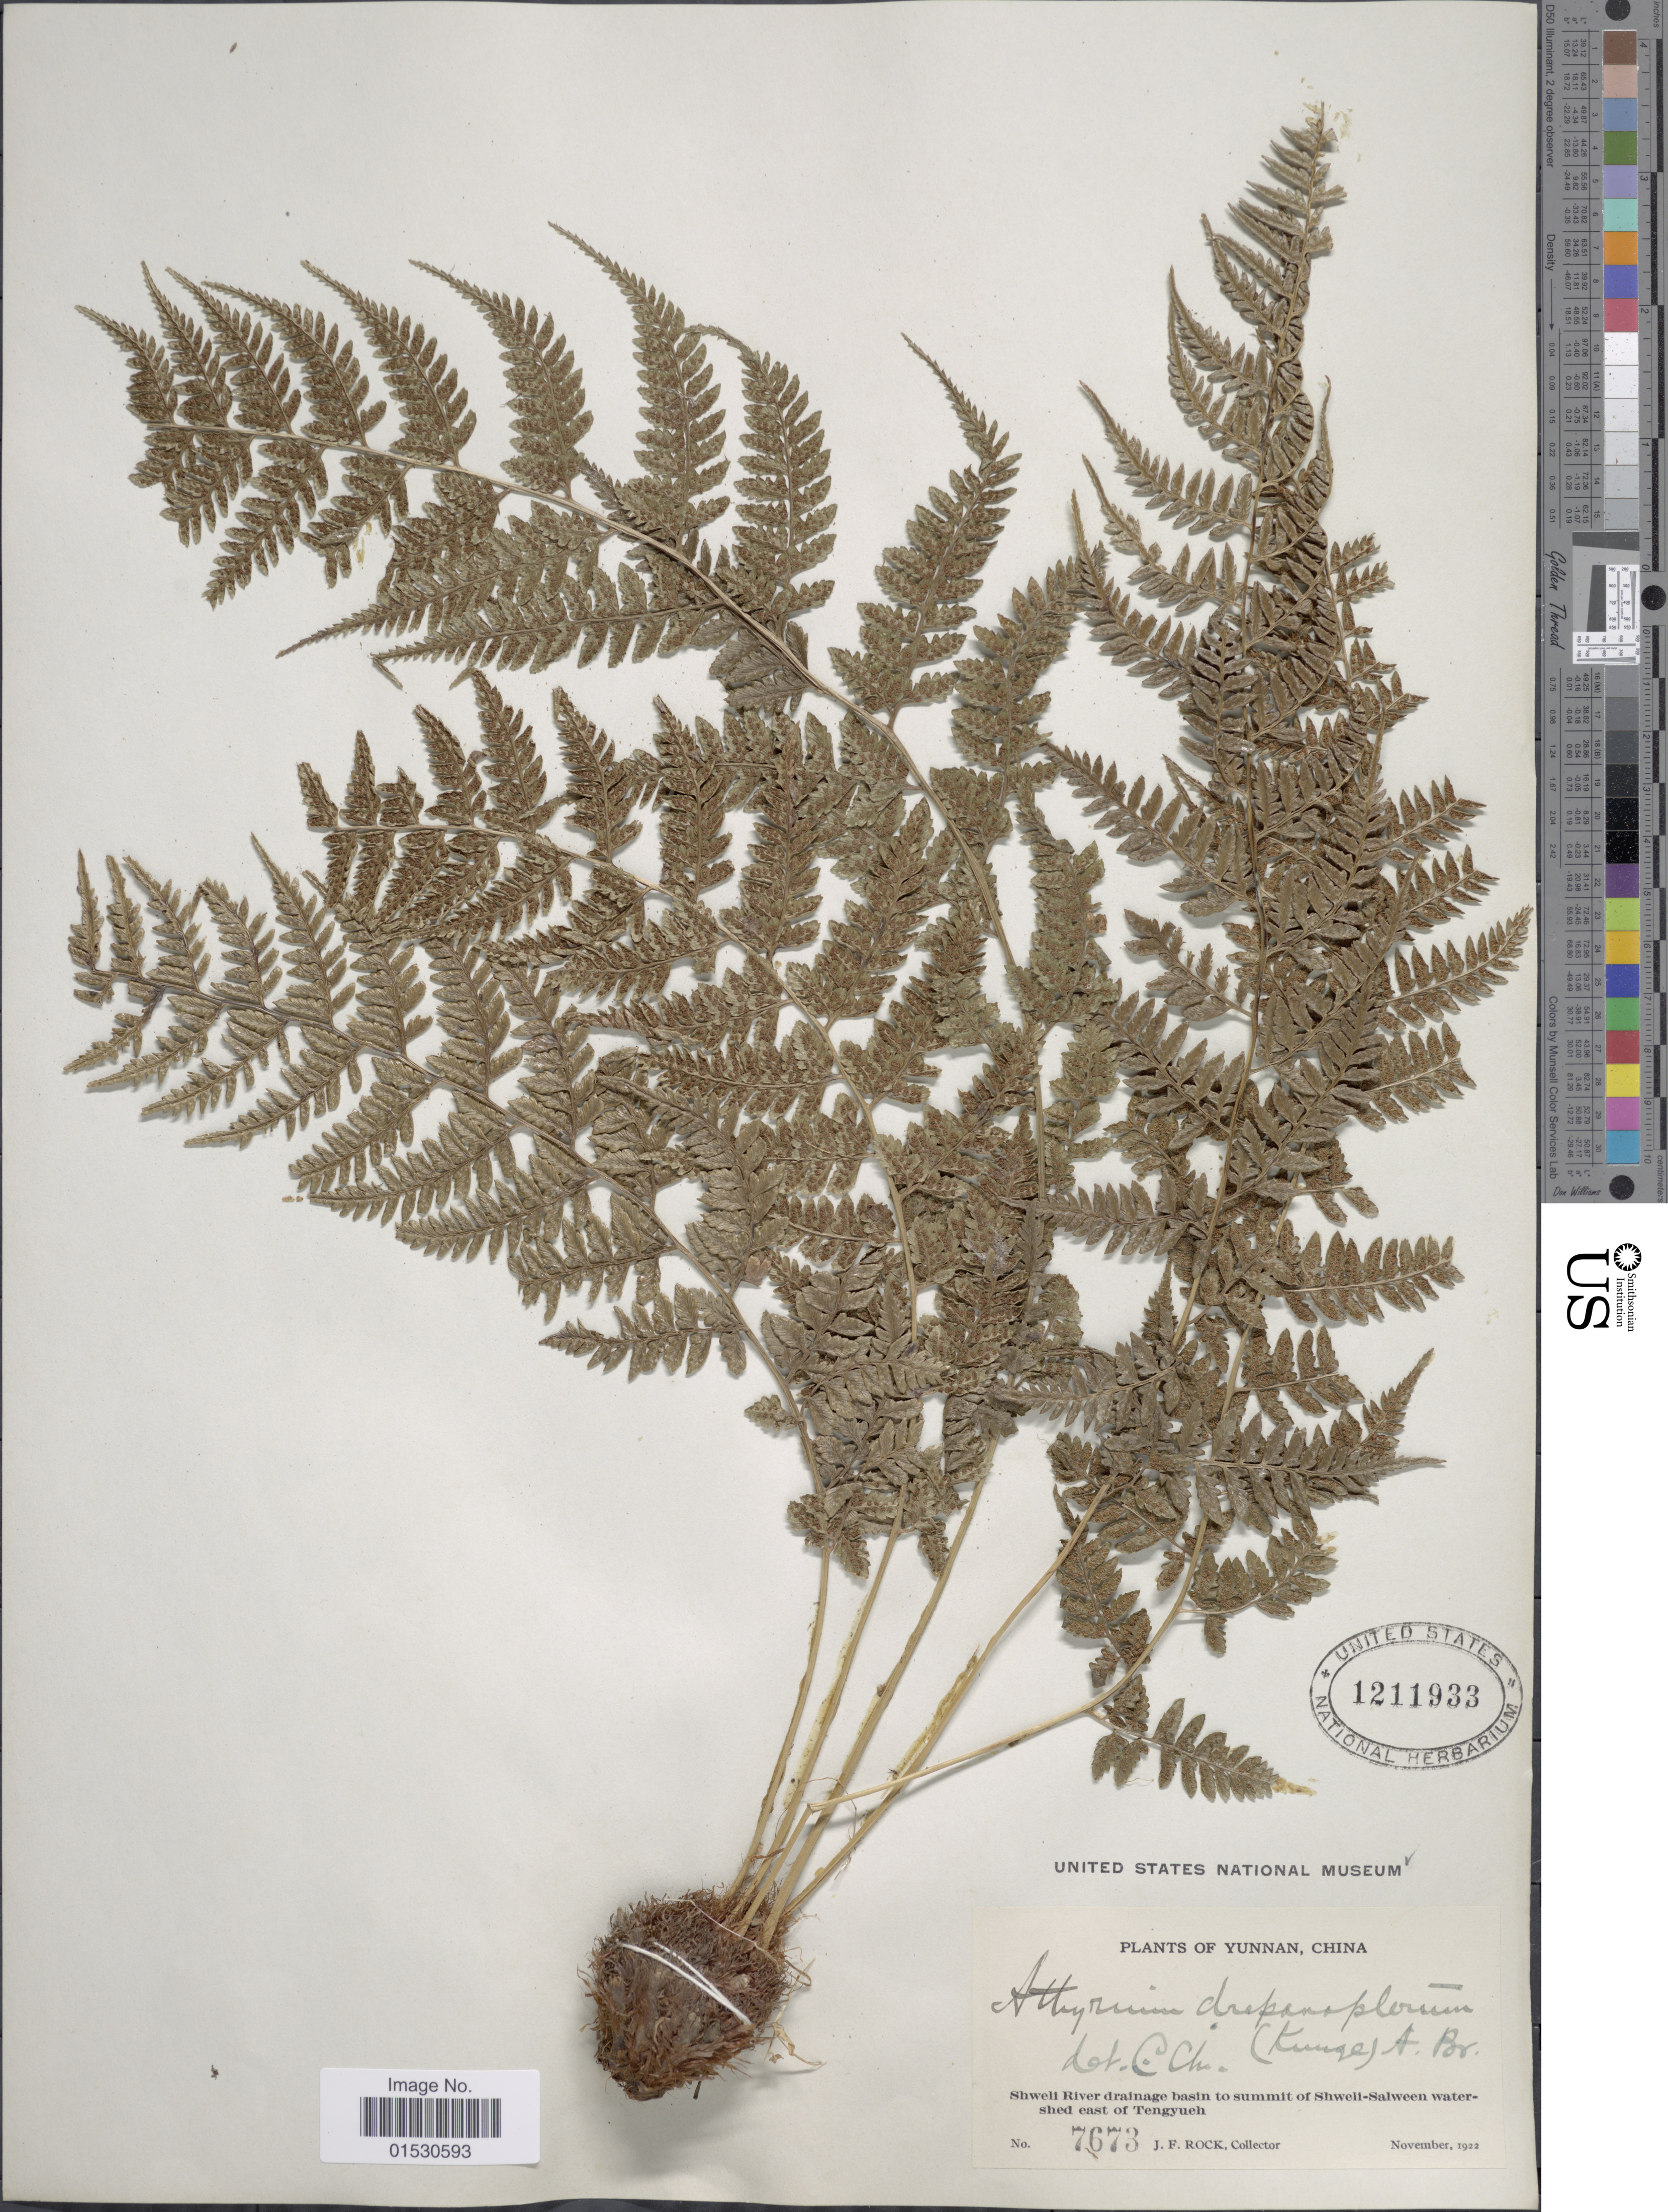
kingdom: Plantae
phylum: Tracheophyta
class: Polypodiopsida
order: Polypodiales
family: Athyriaceae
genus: Athyrium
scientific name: Athyrium drepanopterum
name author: (Kunze) A. Braun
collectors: J. Rock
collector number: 7673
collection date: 1922-11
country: China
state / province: Yunnan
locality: Shweli River drainage basin to summit of Shweli-Salween watershed east of Tengyueh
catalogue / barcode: US 1211933